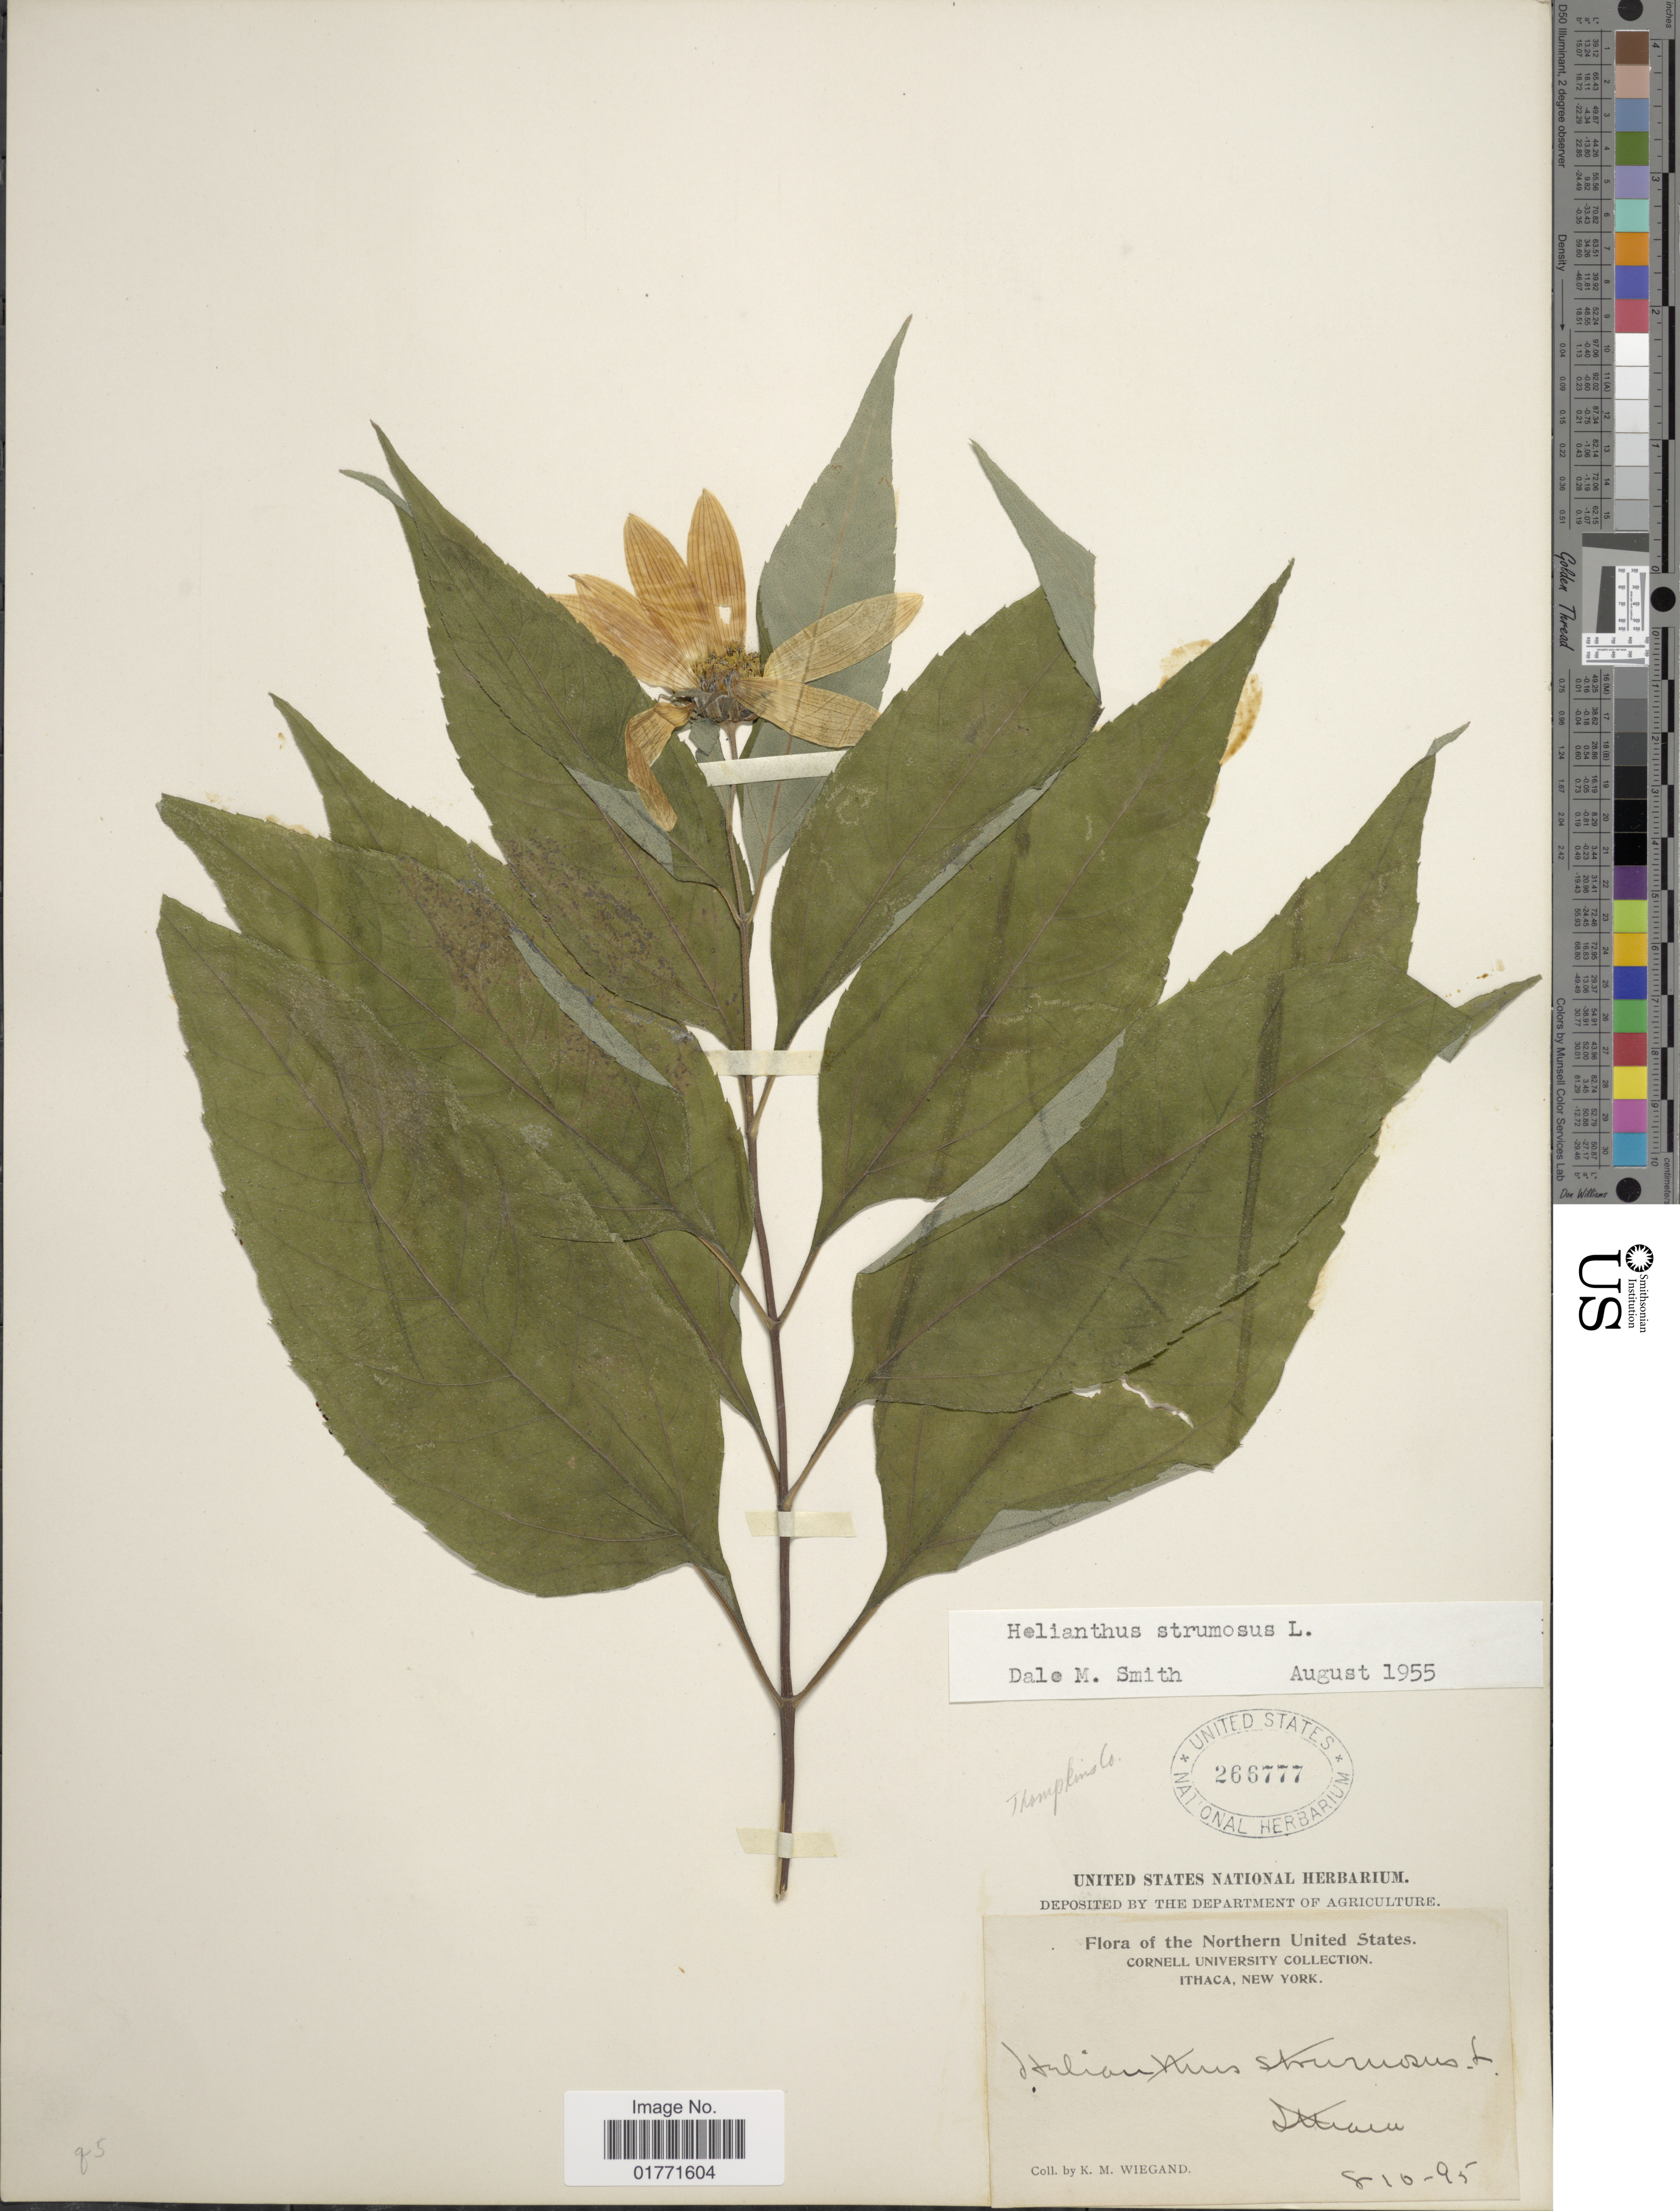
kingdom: Plantae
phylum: Tracheophyta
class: Magnoliopsida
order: Asterales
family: Asteraceae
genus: Helianthus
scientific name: Helianthus strumosus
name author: L.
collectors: K. M. Wiegand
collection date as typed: Transcribed d/m/y: 8/10/95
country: United States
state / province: New York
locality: Ithaca, New York.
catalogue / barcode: US 266777